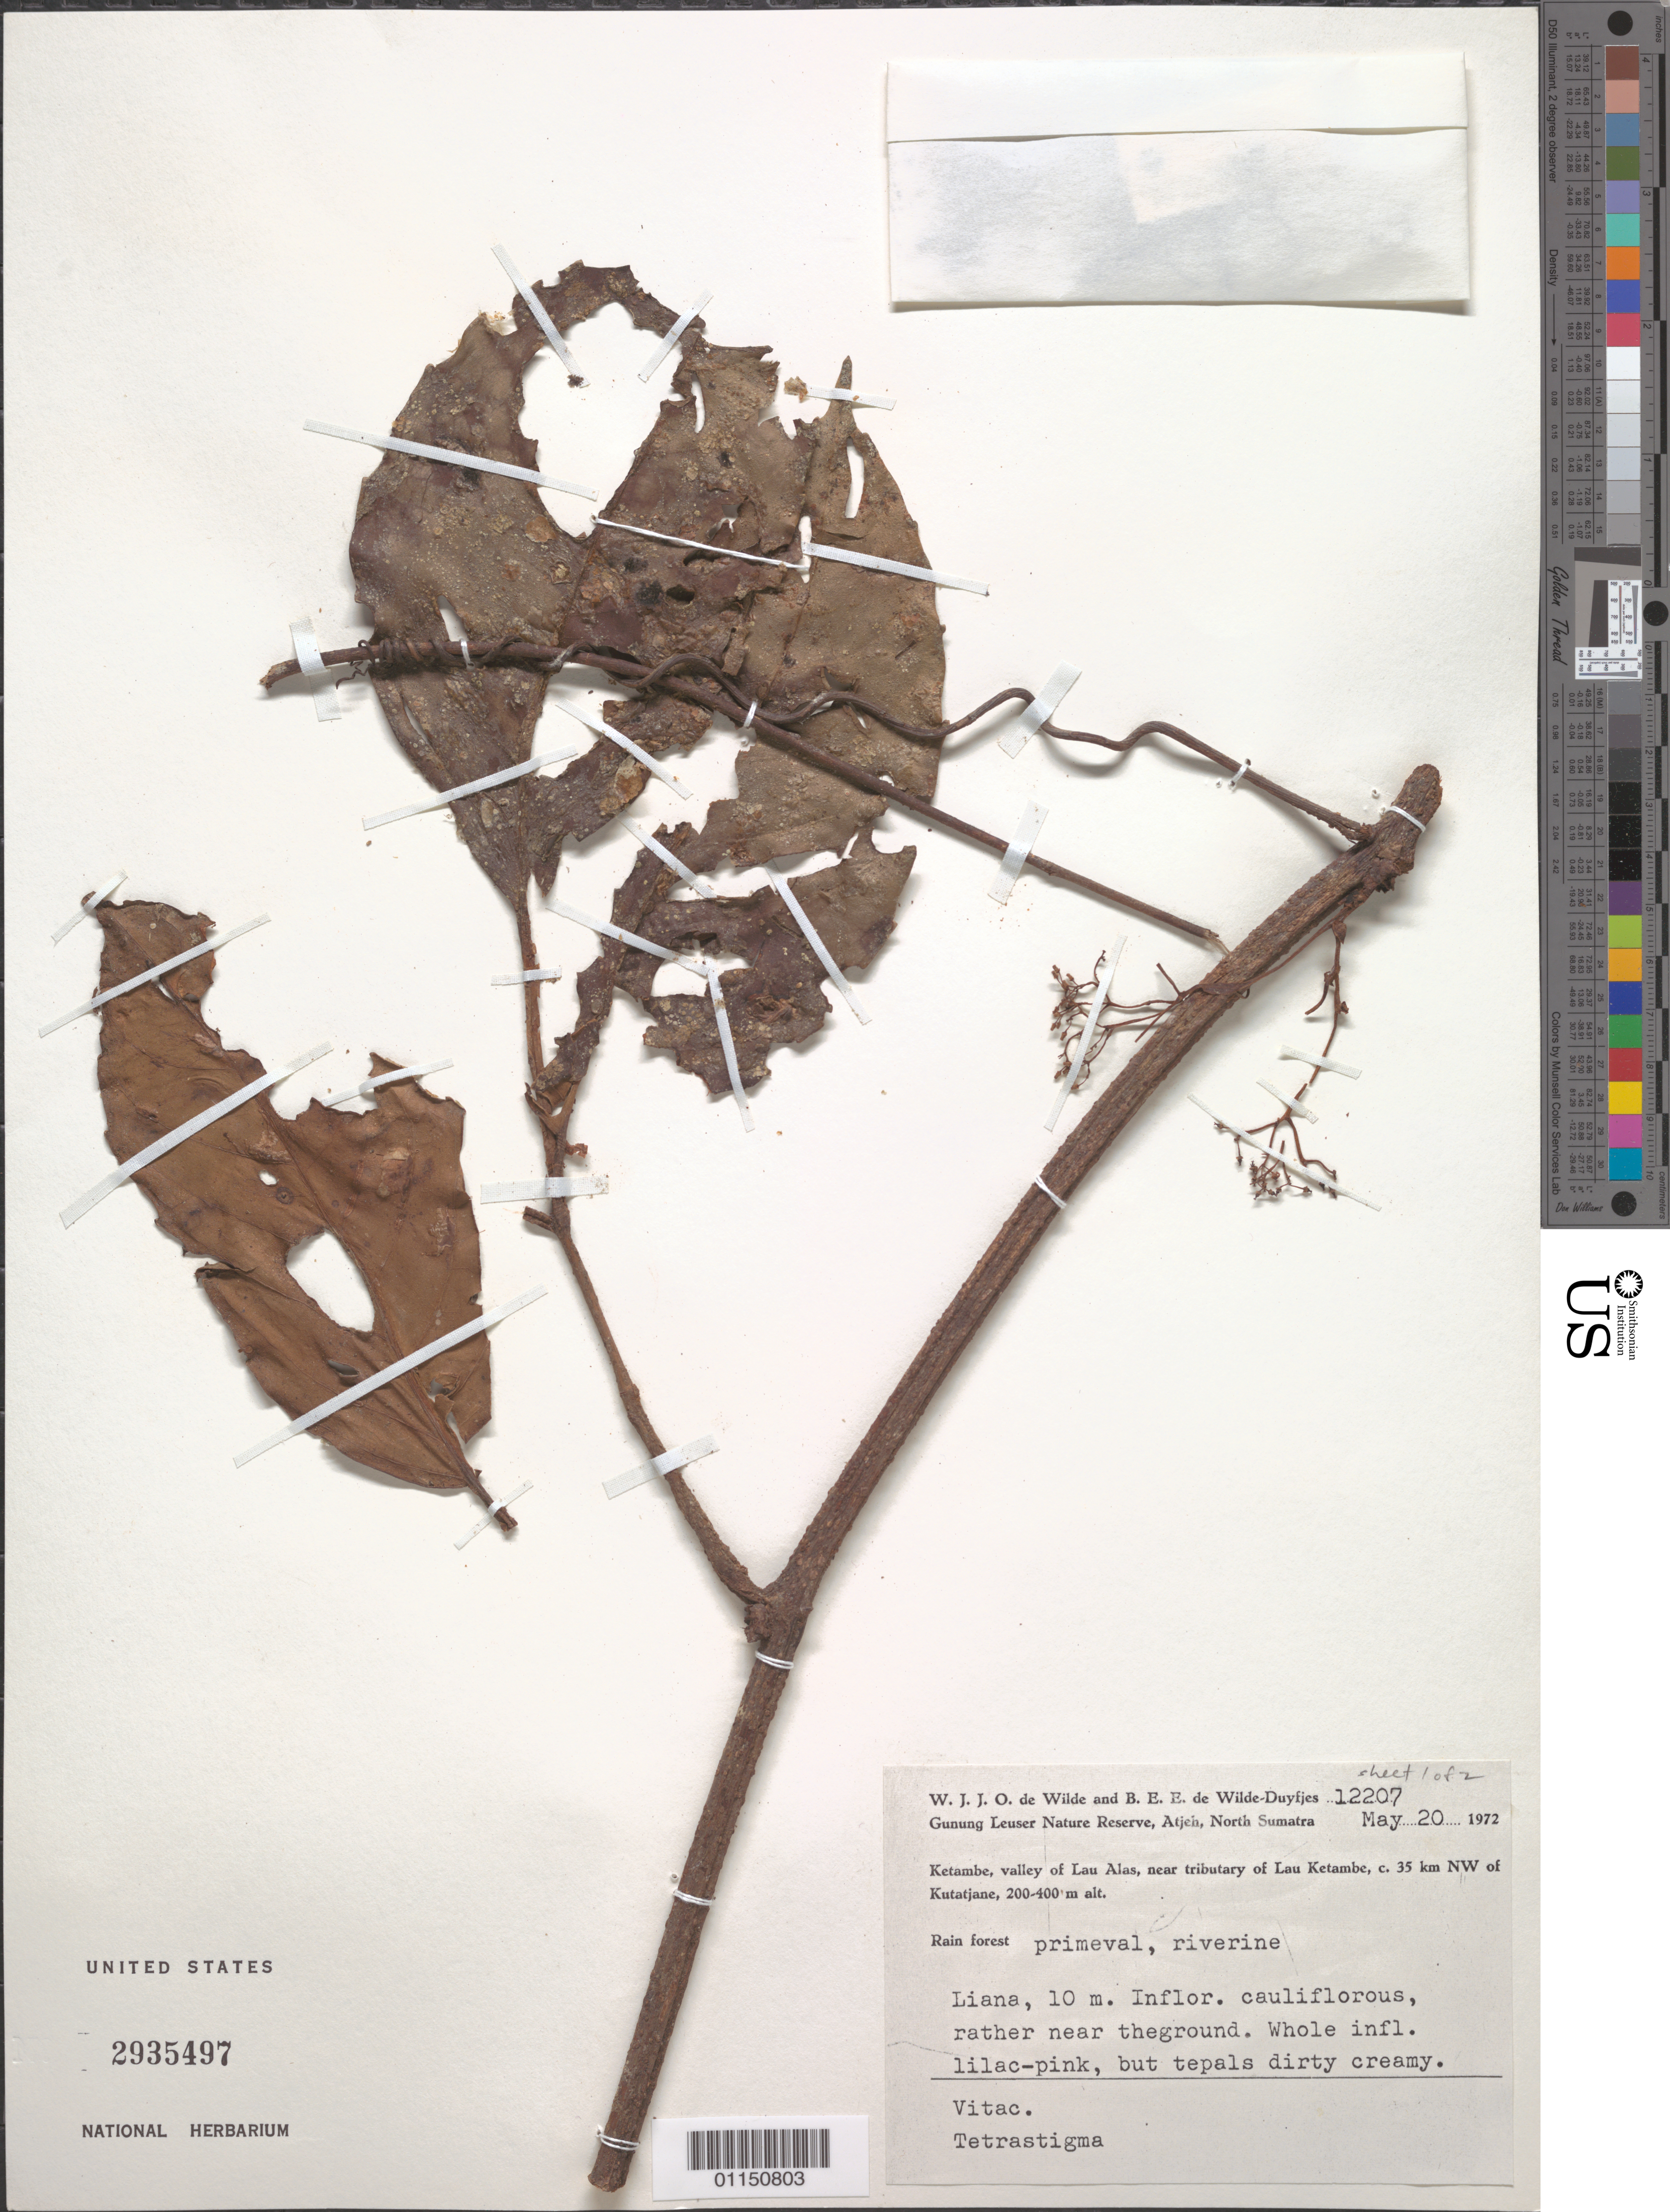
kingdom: Plantae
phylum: Tracheophyta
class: Magnoliopsida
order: Vitales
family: Vitaceae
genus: Tetrastigma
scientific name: Tetrastigma sp.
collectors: W. J. de Wilde & B. E. de Wilde-Duyfjes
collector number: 12207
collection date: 1972-05-20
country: Indonesia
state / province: Sumatra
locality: Gunung Leuser Nature Reserve, Atjeh. Ketambe; valley of Lau Alas, near tributary of Lau Ketambe, c. 35 km NW of Kutatjane.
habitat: Liana. Rain forest.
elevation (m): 200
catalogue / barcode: US 2935497